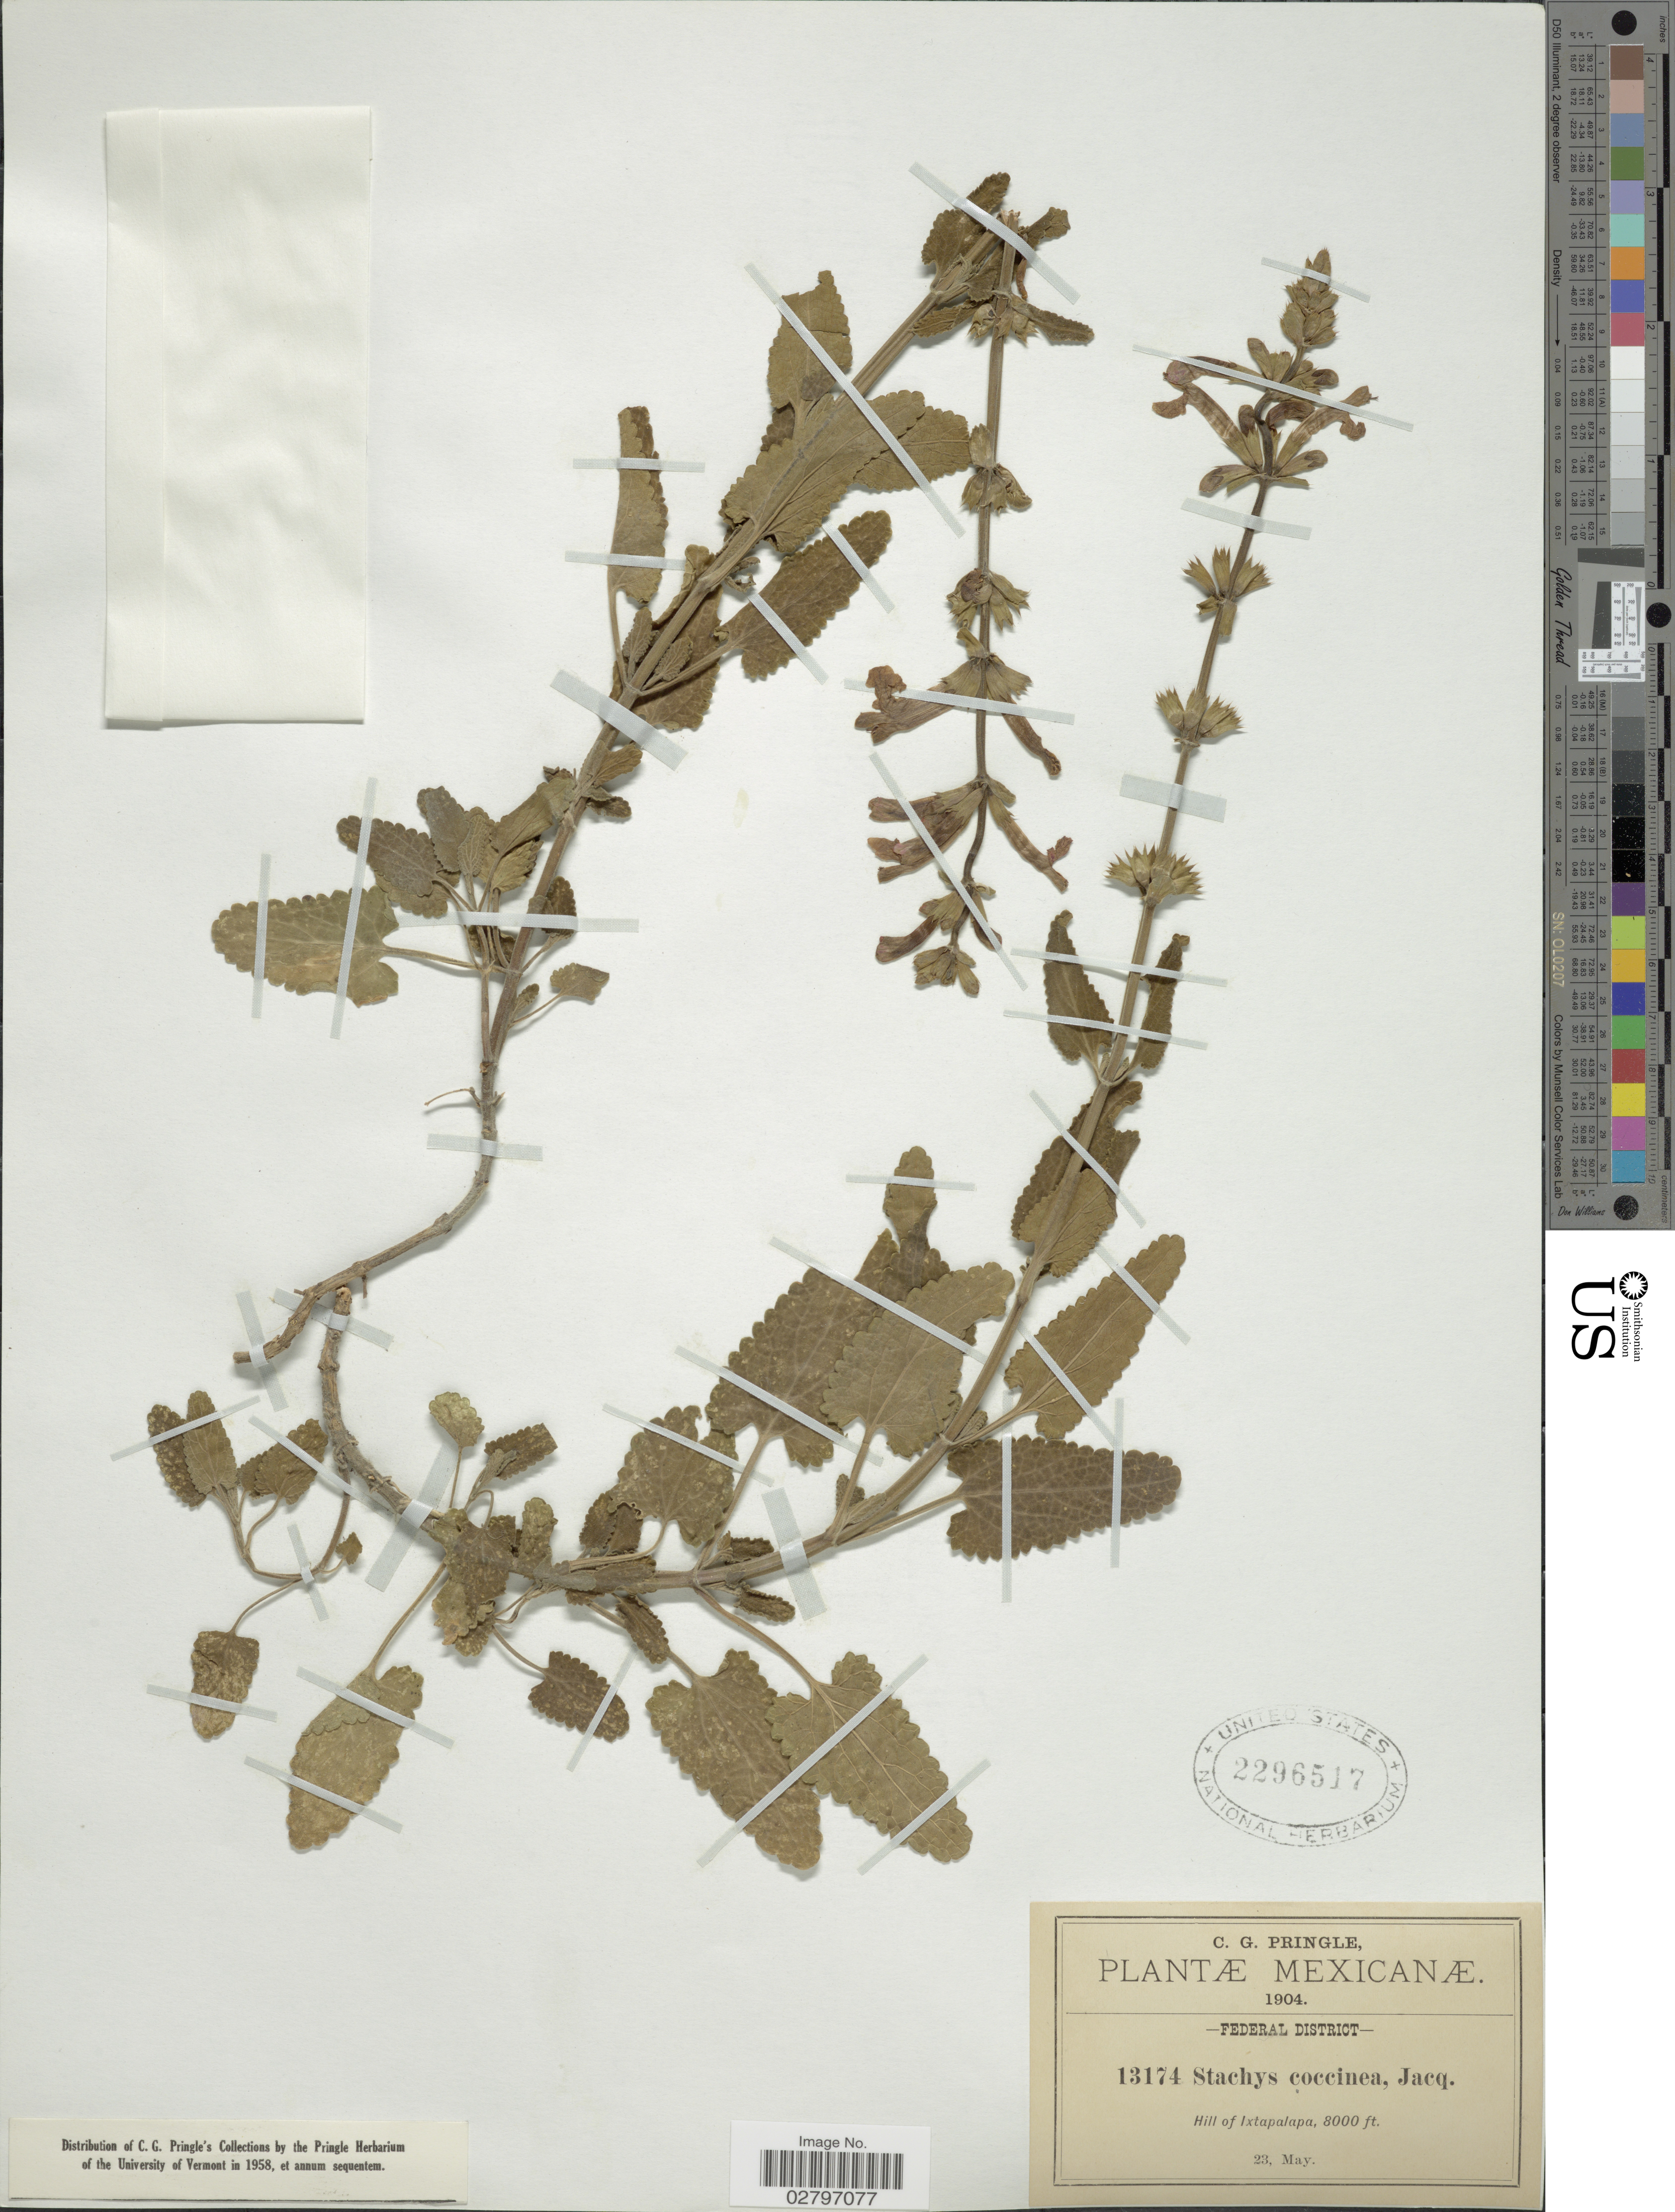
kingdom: Plantae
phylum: Tracheophyta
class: Magnoliopsida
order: Lamiales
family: Lamiaceae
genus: Stachys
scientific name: Stachys coccinea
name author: Ortega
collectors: C. G. Pringle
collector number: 13174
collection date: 1904-05-23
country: Mexico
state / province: Distrito Federal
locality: Federal District. Hill of Ixtapalapa.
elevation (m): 2438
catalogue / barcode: US 2296517